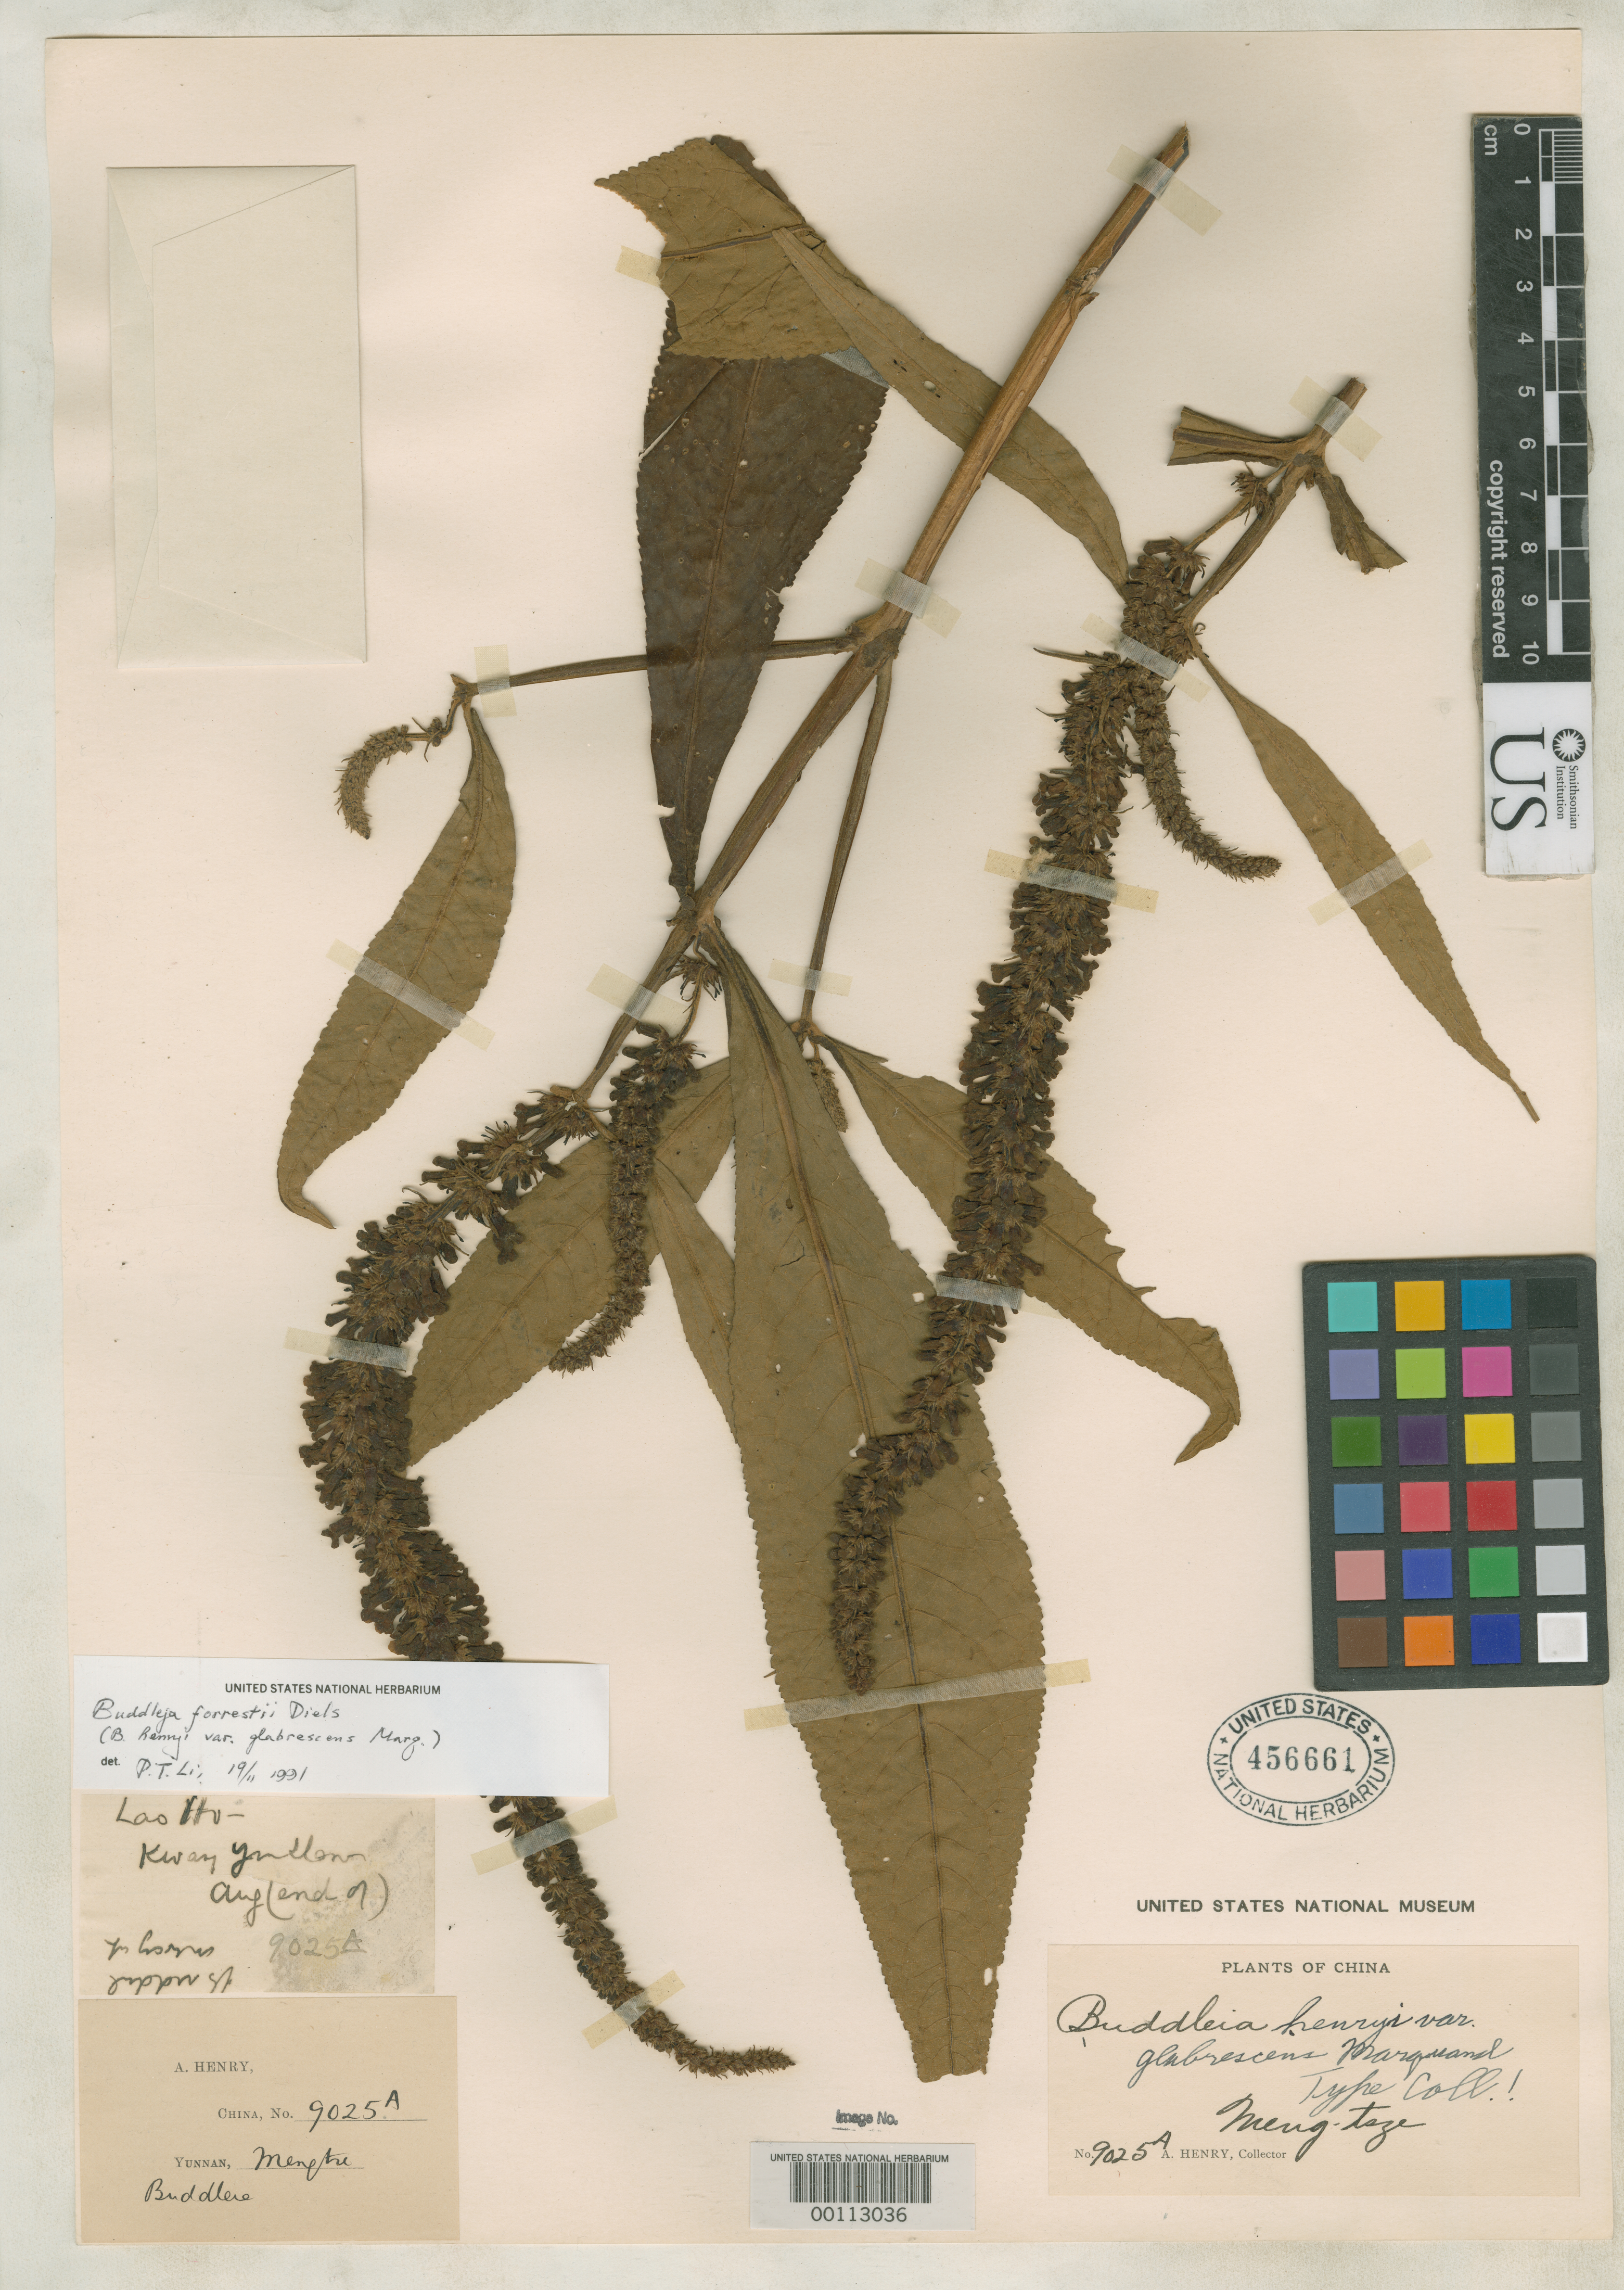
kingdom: Plantae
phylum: Tracheophyta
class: Magnoliopsida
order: Lamiales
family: Scrophulariaceae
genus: Buddleja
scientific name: Buddleja henryi var. glabrescens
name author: C. Marquand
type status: Isotype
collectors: A. Henry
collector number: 9025 A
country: China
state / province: Yunnan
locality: Red River, Manner.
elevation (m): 1800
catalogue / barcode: US 456661